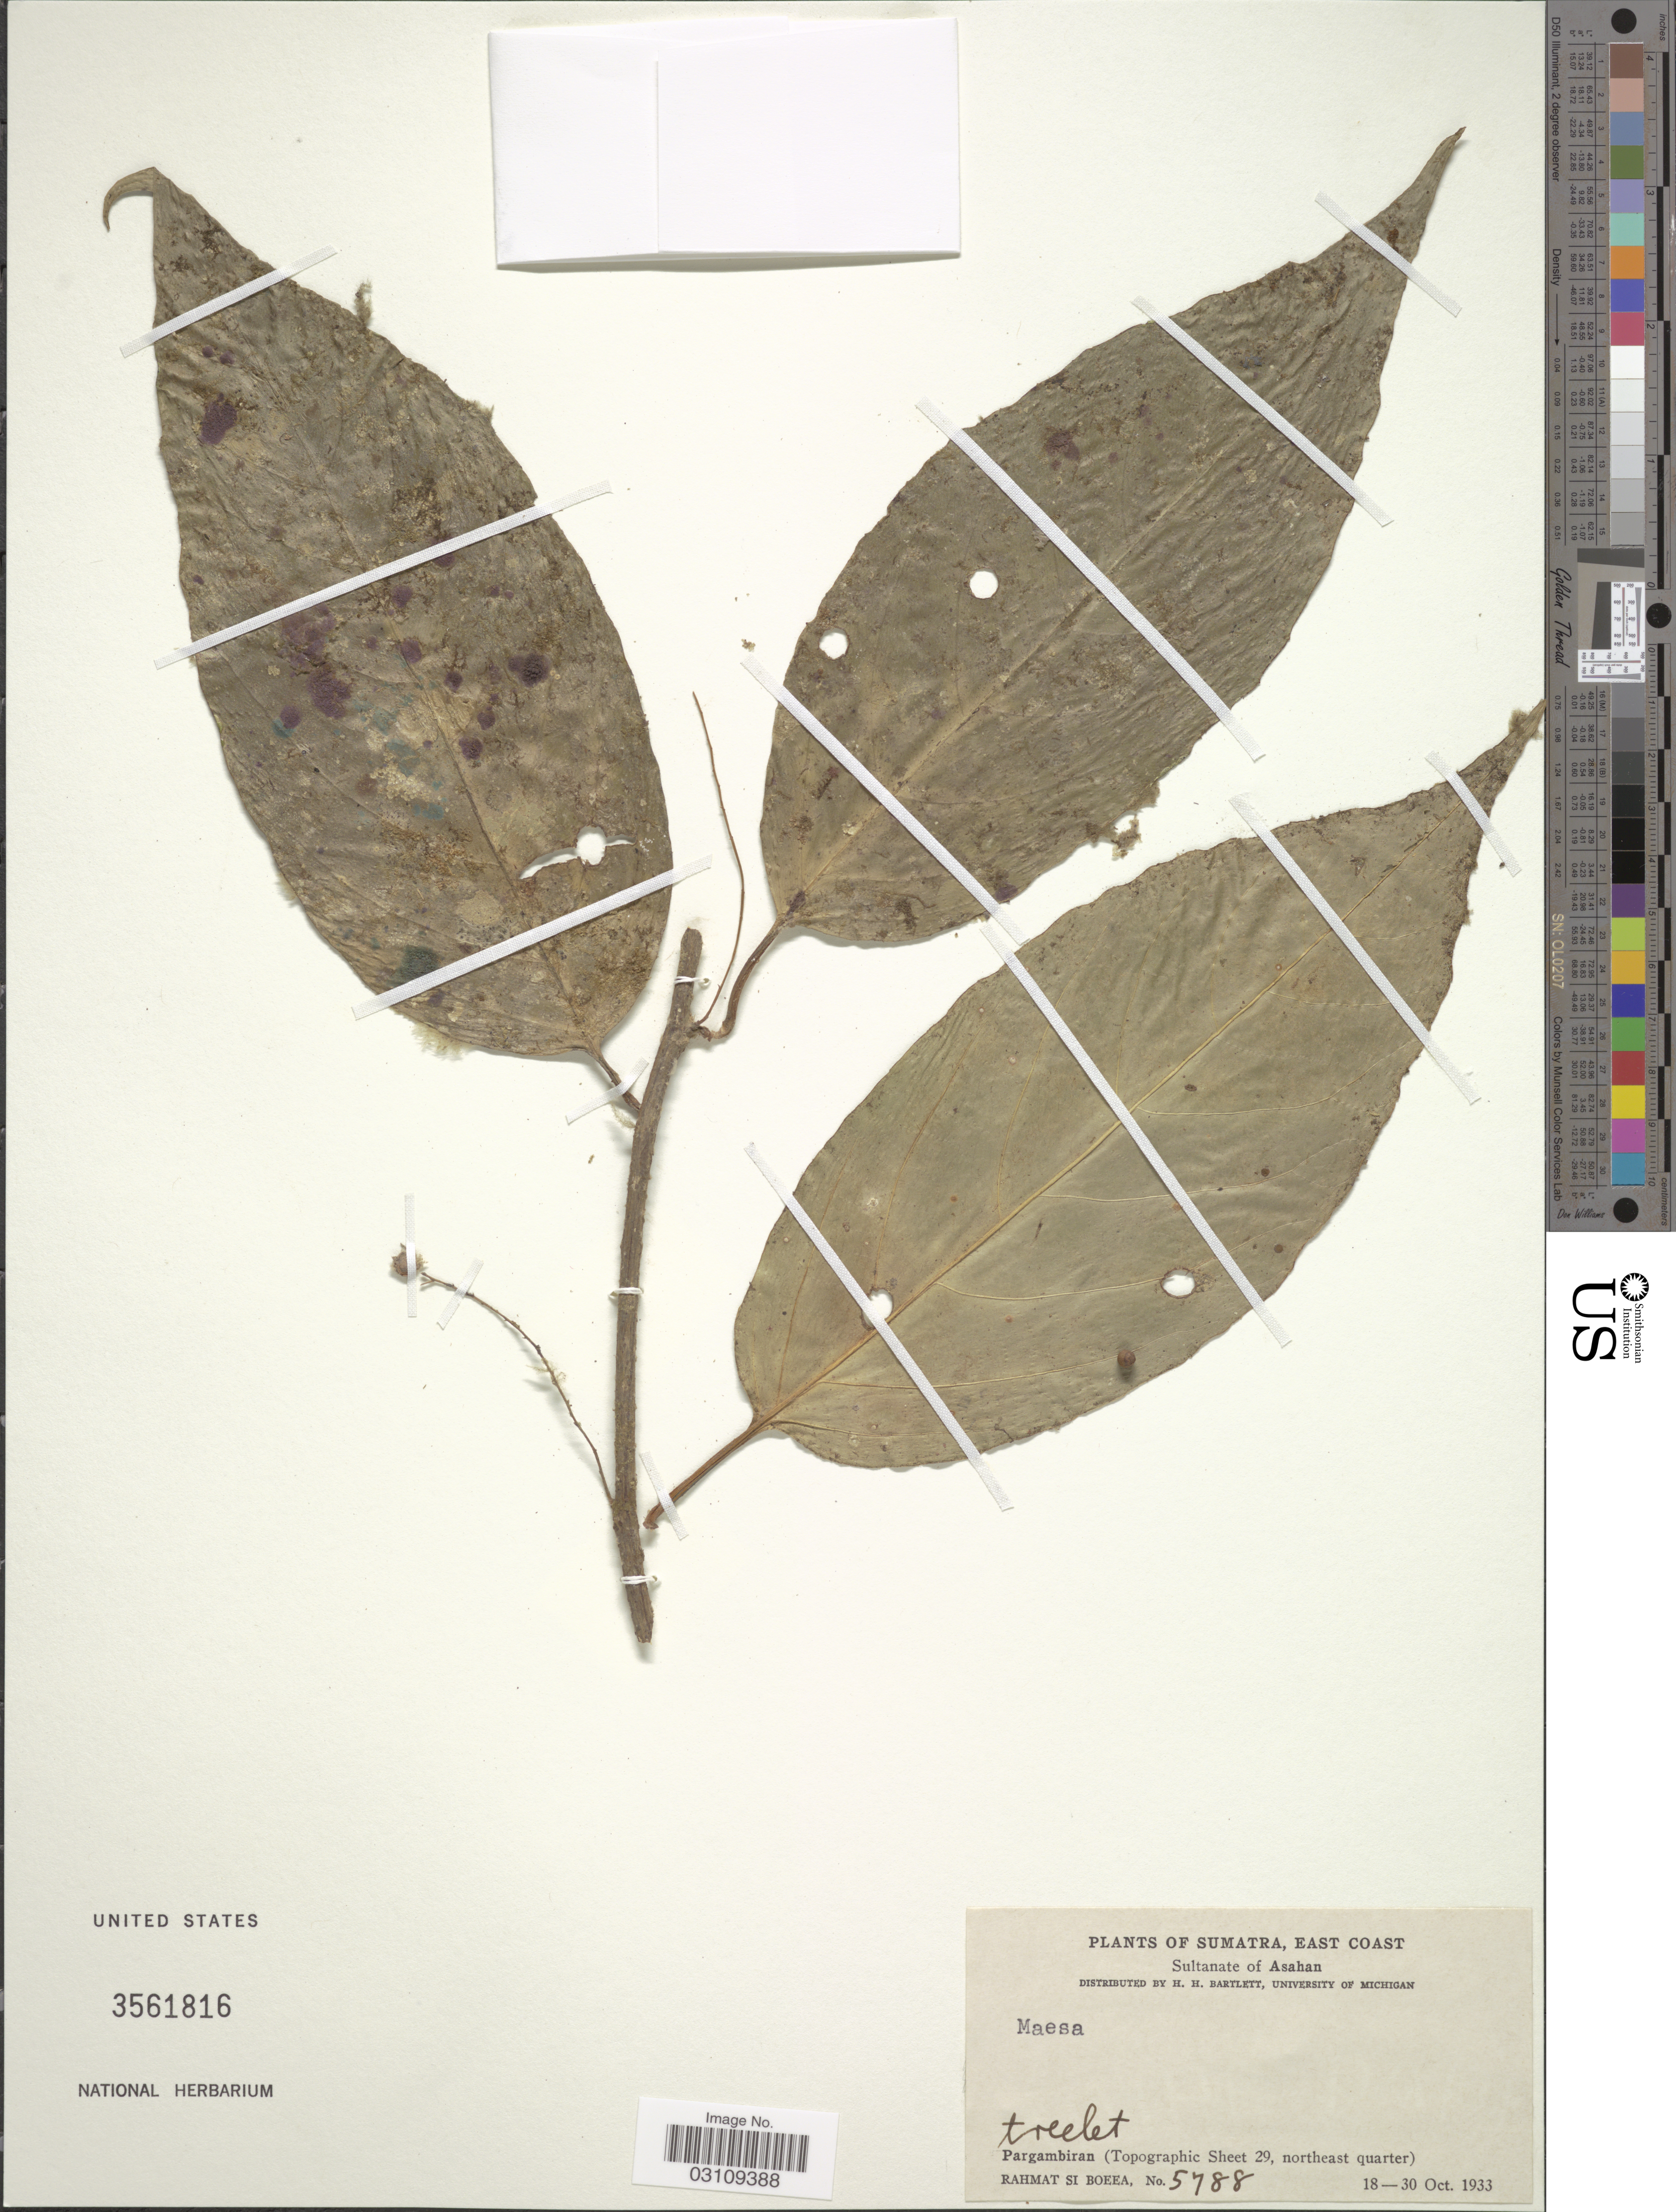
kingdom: Plantae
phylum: Tracheophyta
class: Magnoliopsida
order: Ericales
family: Primulaceae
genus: Maesa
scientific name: Maesa sp.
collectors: Rahmat Si Boeea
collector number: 5788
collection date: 1933-10-18/1933-10-30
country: Indonesia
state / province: Sumatra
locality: East Coast, Sultanate of Asahan. Pargambiran (Topographic Sheet 29, northeast quarter).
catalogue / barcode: US 3561816